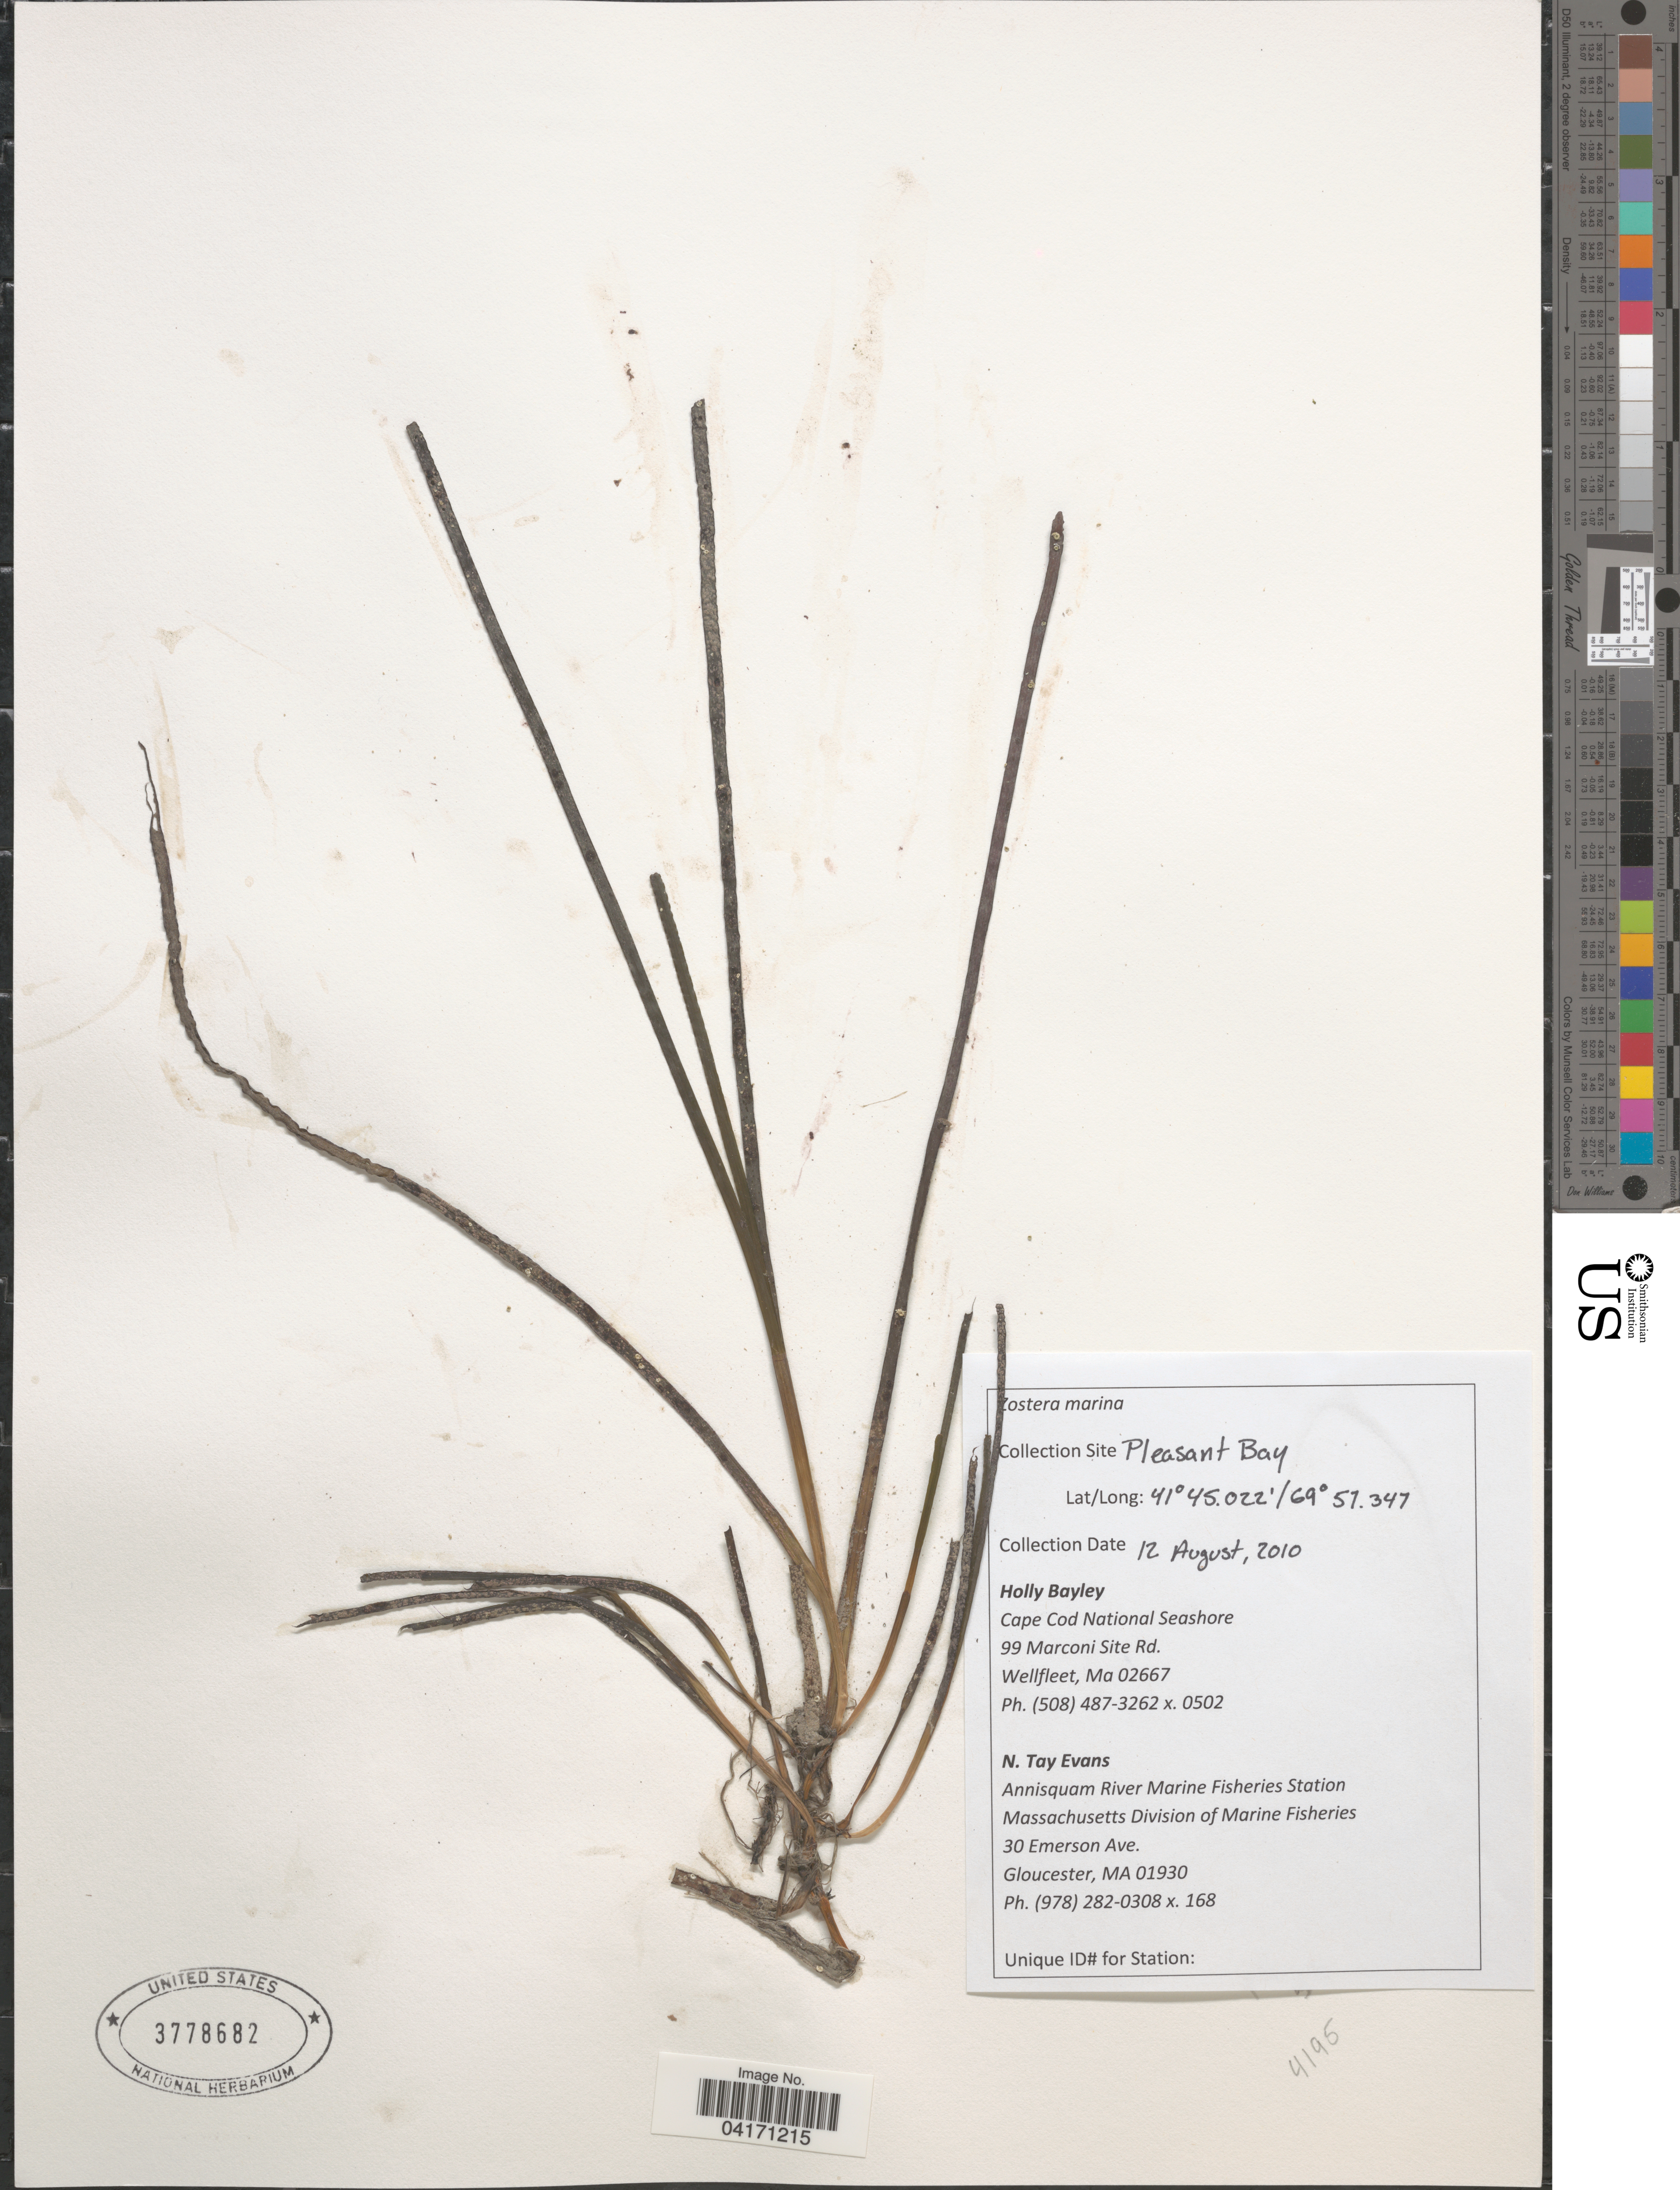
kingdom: Plantae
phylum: Tracheophyta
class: Liliopsida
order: Alismatales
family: Zosteraceae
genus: Zostera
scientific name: Zostera marina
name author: L.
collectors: H. Bayley & N. Evans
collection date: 2010-08-12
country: United States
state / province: Massachusetts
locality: Pleasant Bay.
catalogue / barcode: US 3778682